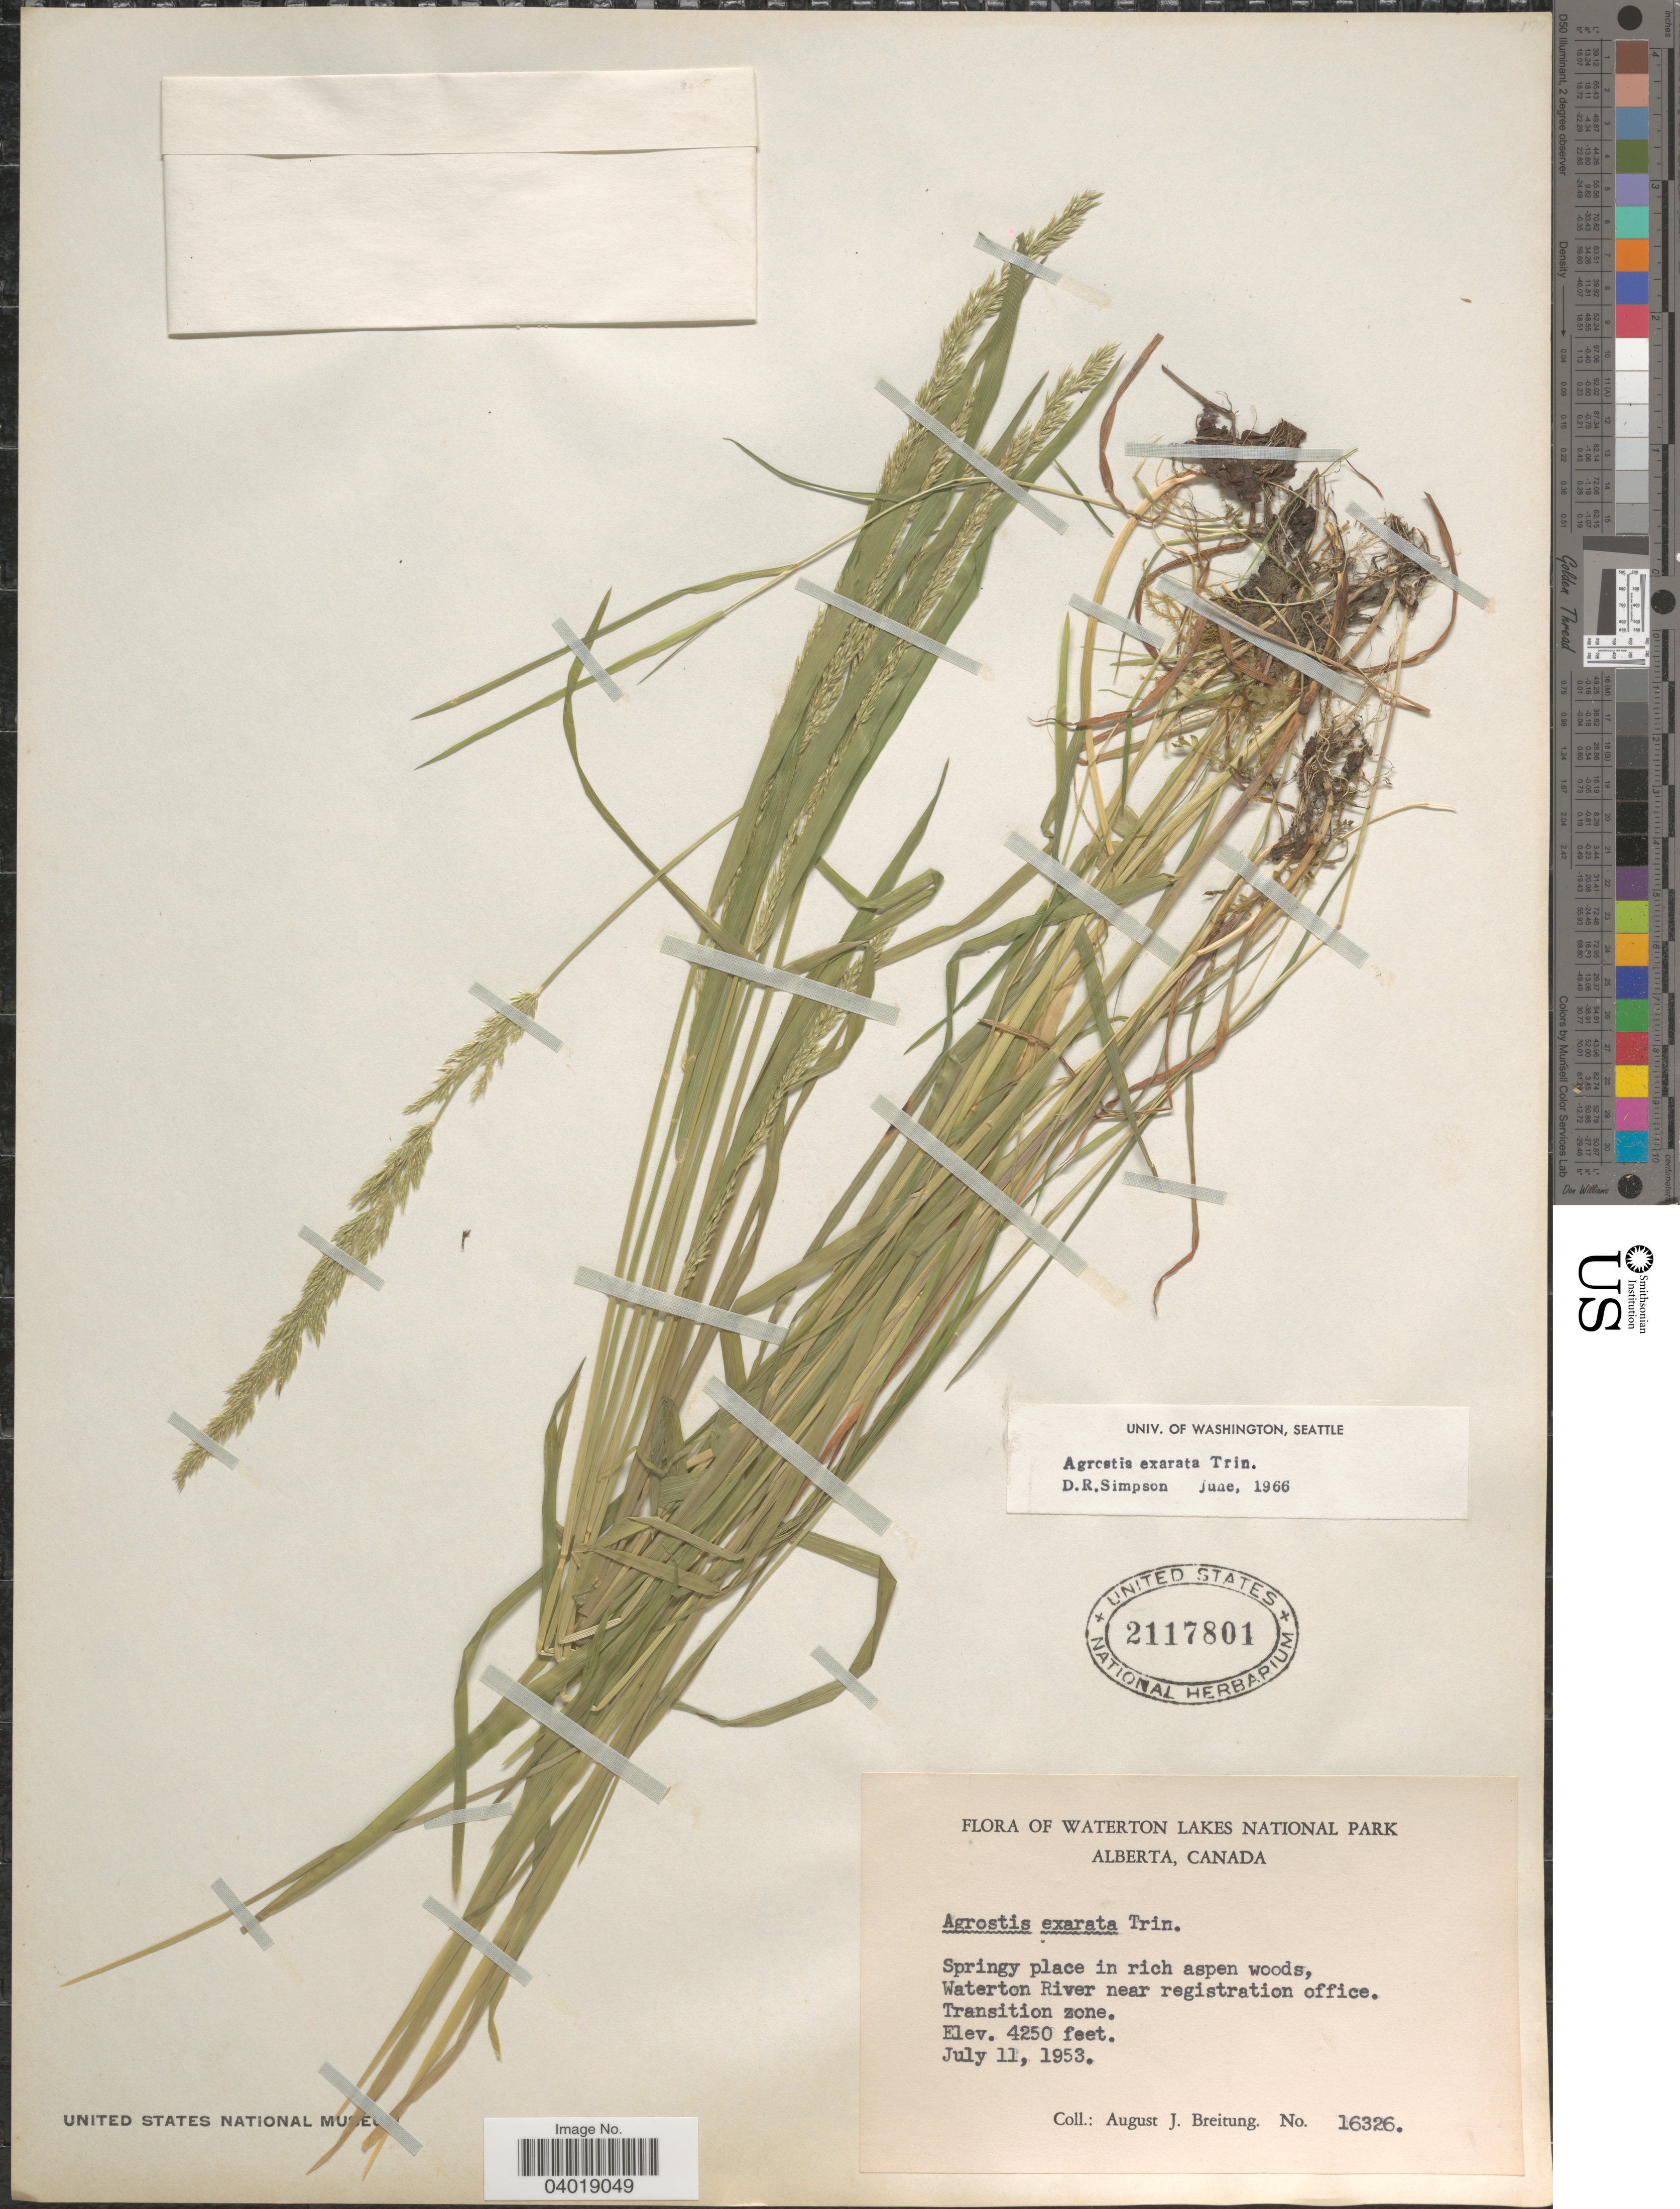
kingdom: Plantae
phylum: Tracheophyta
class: Liliopsida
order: Poales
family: Poaceae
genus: Agrostis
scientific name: Agrostis exarata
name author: Trin.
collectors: A. Breitung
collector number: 16326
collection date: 1953-07-11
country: Canada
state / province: Alberta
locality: Waterton Lakes National Park. Waterton River near registration office. Transition zone.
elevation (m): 1295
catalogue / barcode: US 2117801